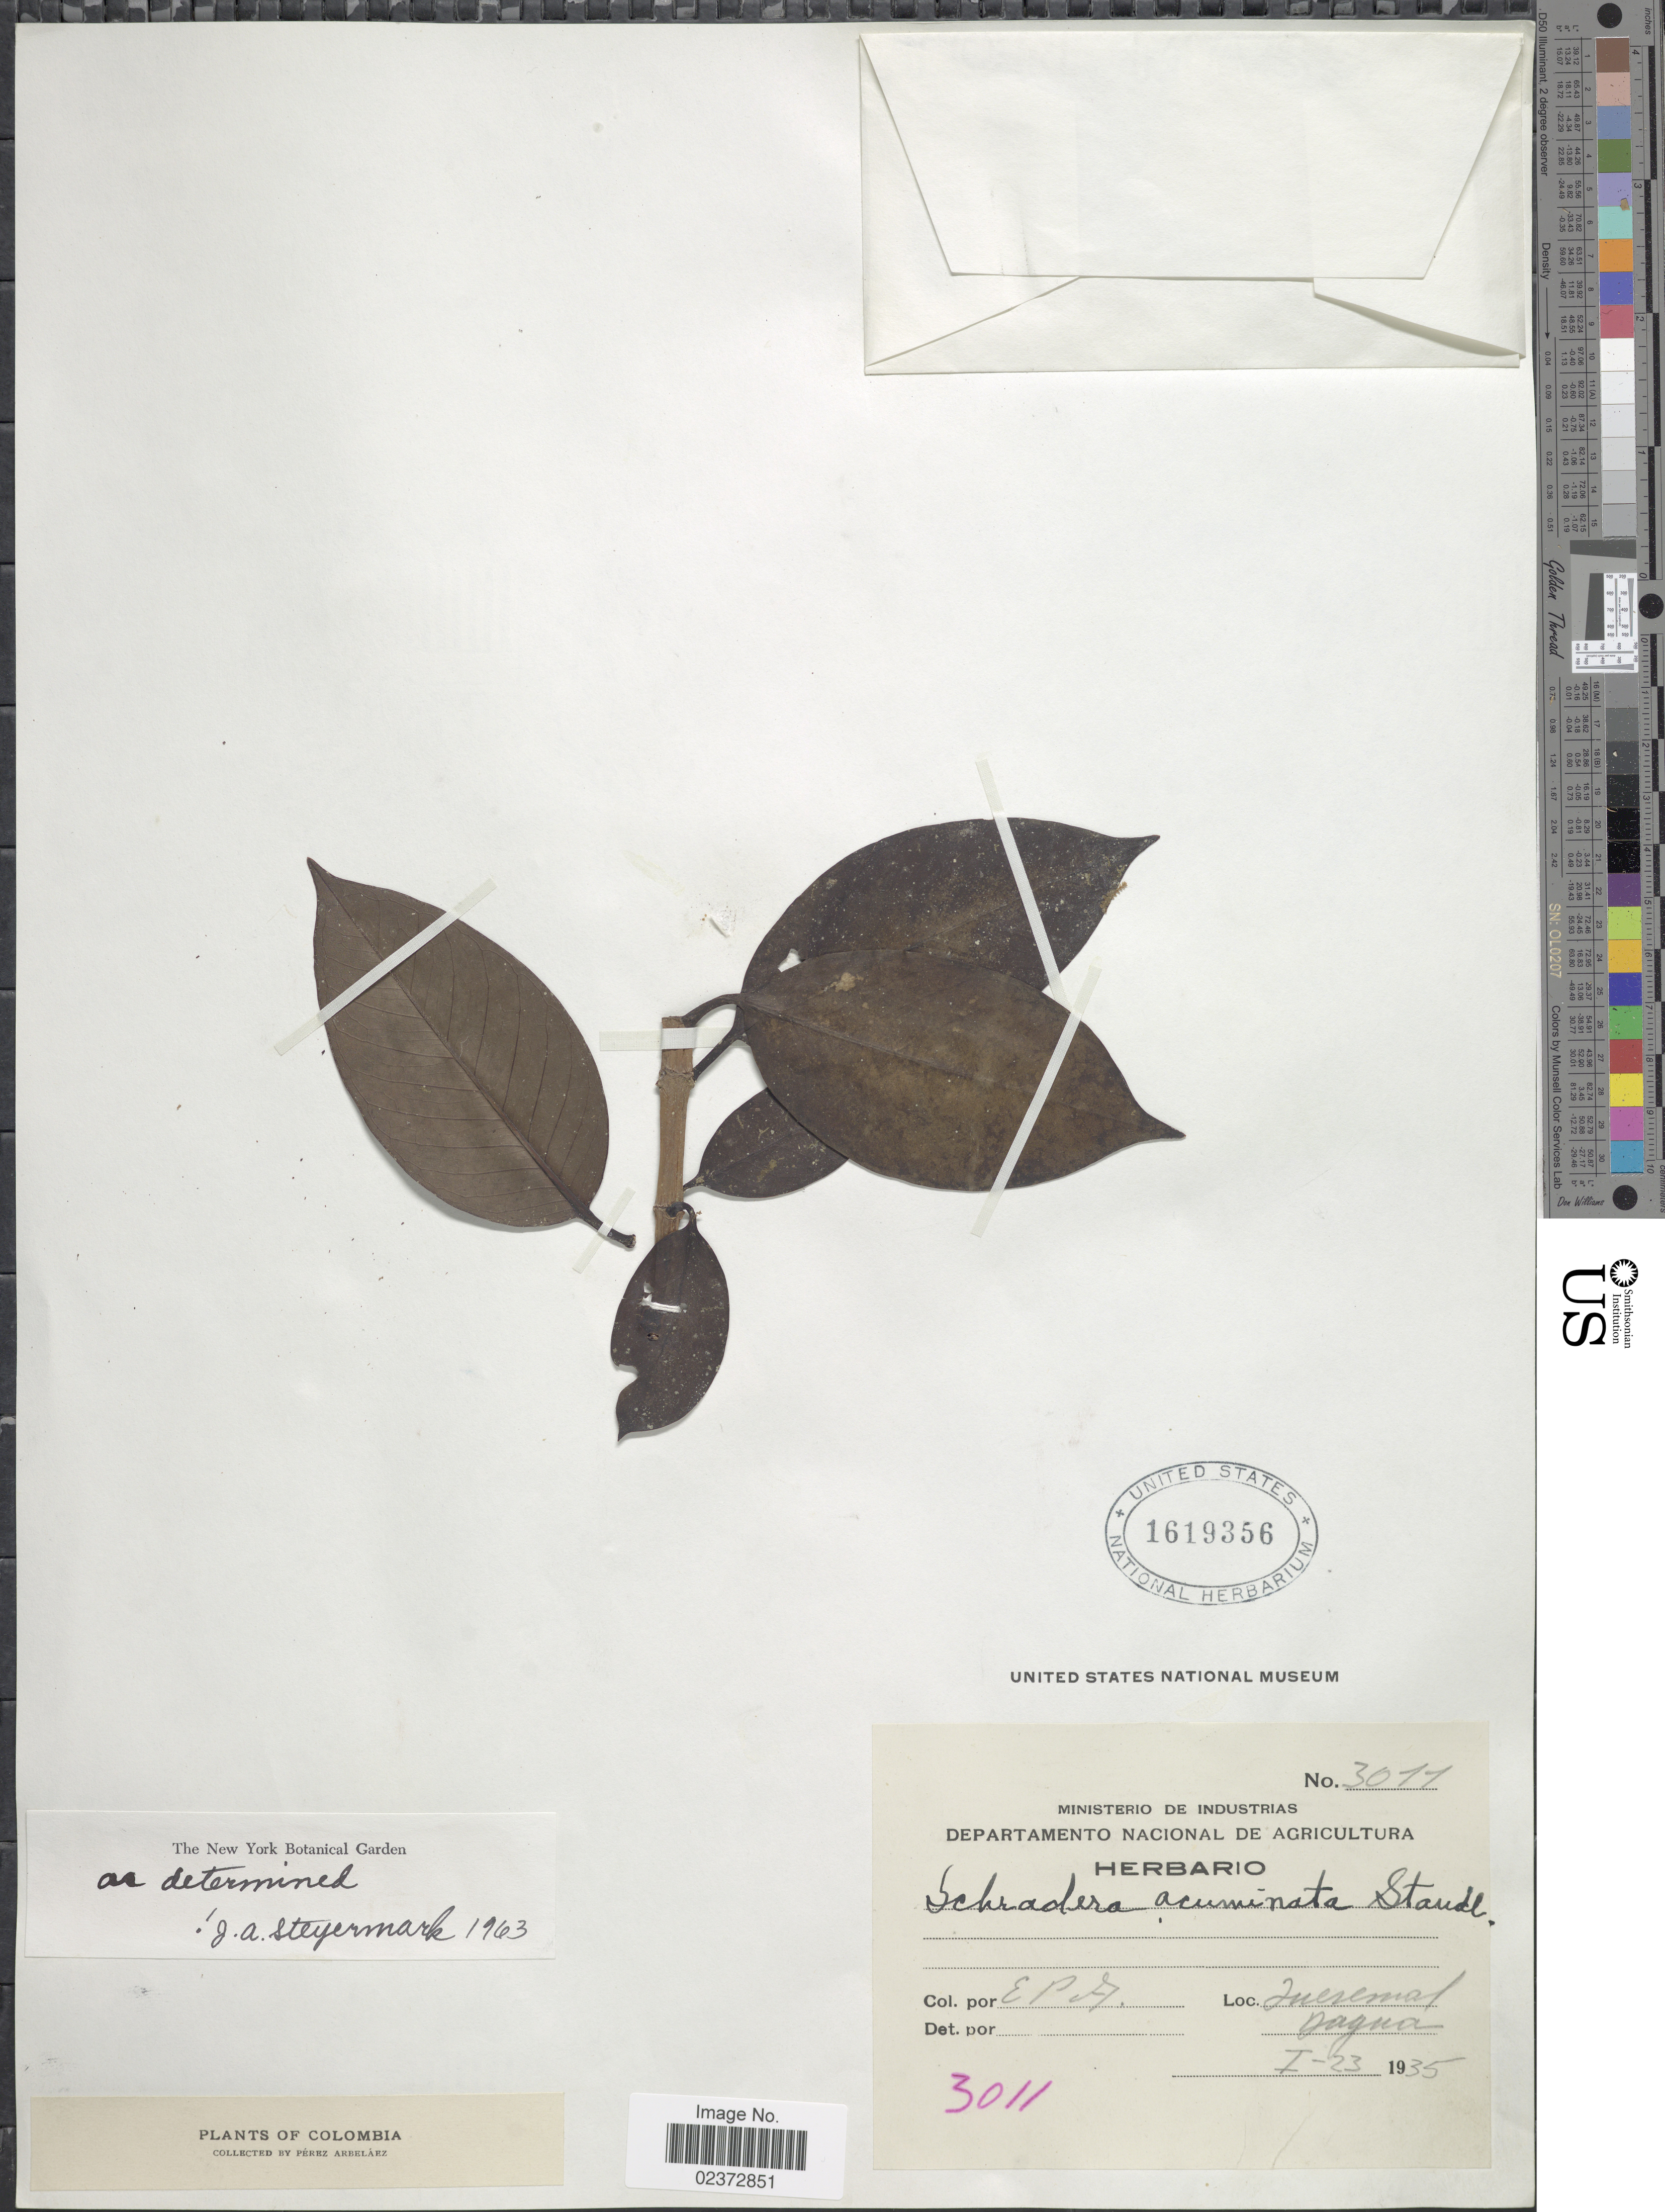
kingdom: Plantae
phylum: Tracheophyta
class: Magnoliopsida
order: Gentianales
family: Rubiaceae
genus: Schradera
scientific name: Schradera acuminata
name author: Standl.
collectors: E. Pérez Arbeláez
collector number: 3011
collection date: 1935-01-23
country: Colombia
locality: Queremal, Dagua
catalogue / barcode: US 1619356